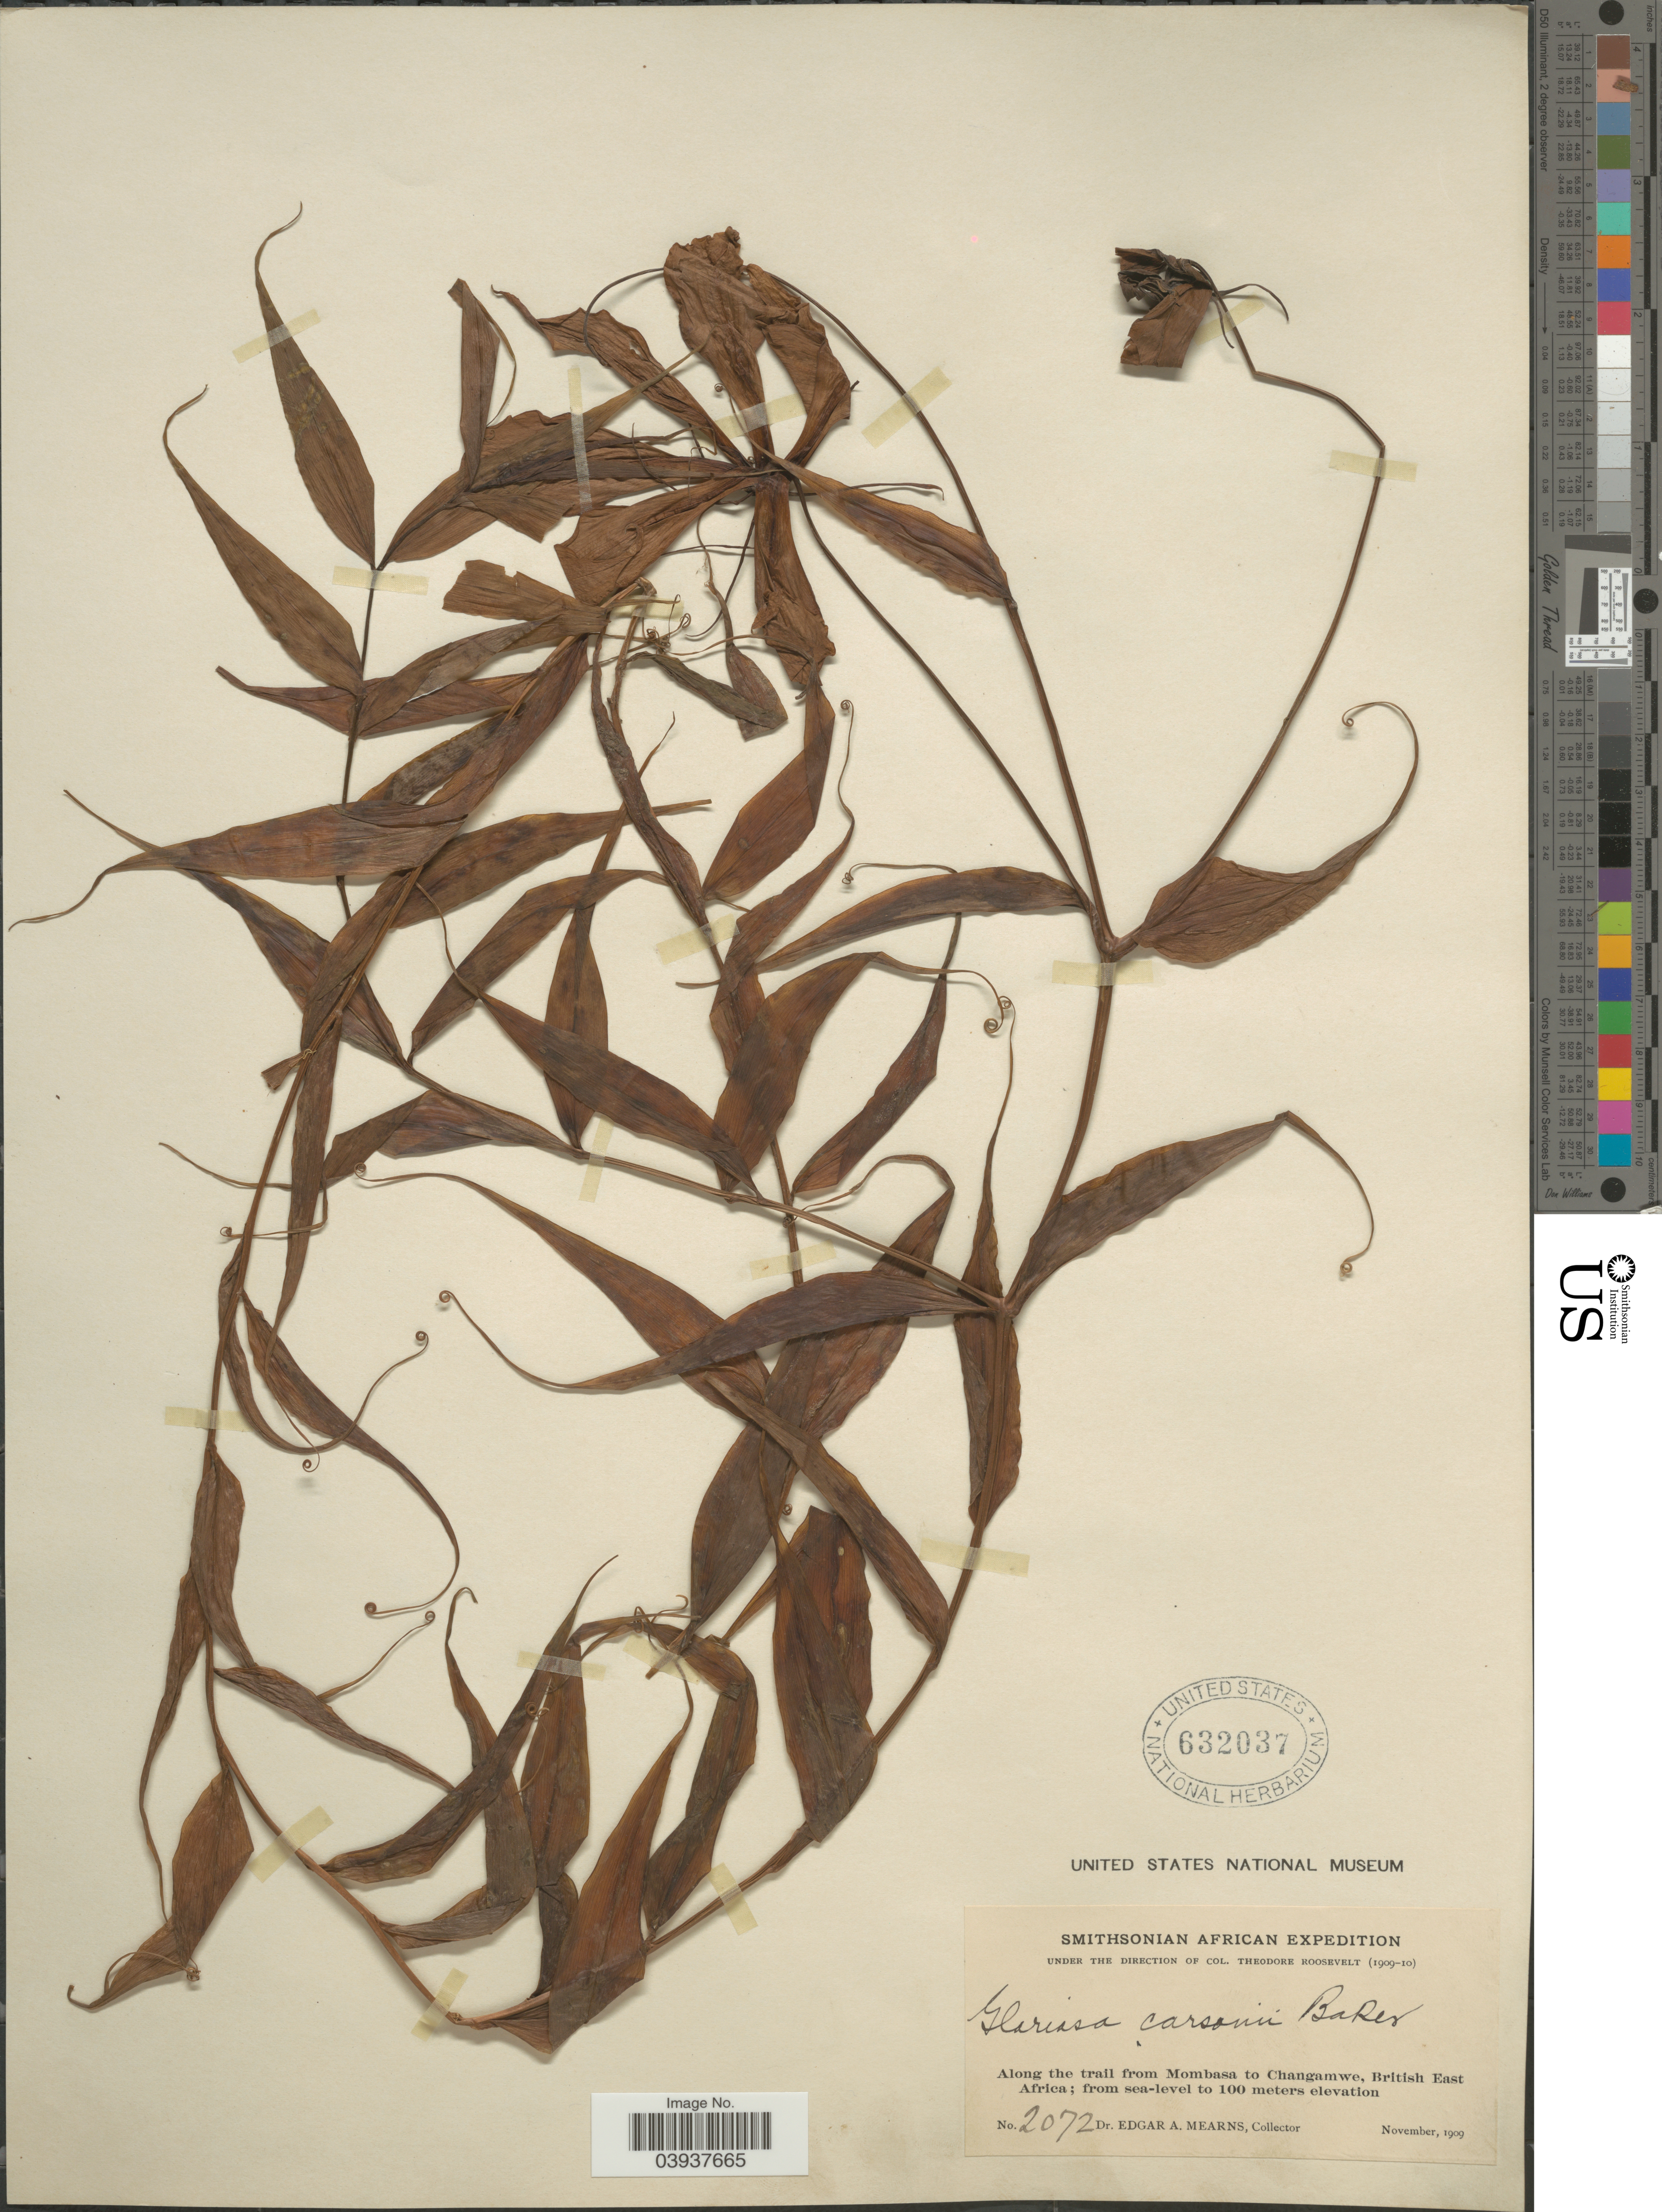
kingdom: Plantae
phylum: Tracheophyta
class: Liliopsida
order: Liliales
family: Colchicaceae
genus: Gloriosa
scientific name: Gloriosa carsonii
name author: Baker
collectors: E. A. Mearns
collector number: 2072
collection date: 1909-11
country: Kenya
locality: Along the trail from Mombasa to Changamwe, British East Africa.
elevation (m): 100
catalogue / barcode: US 632037